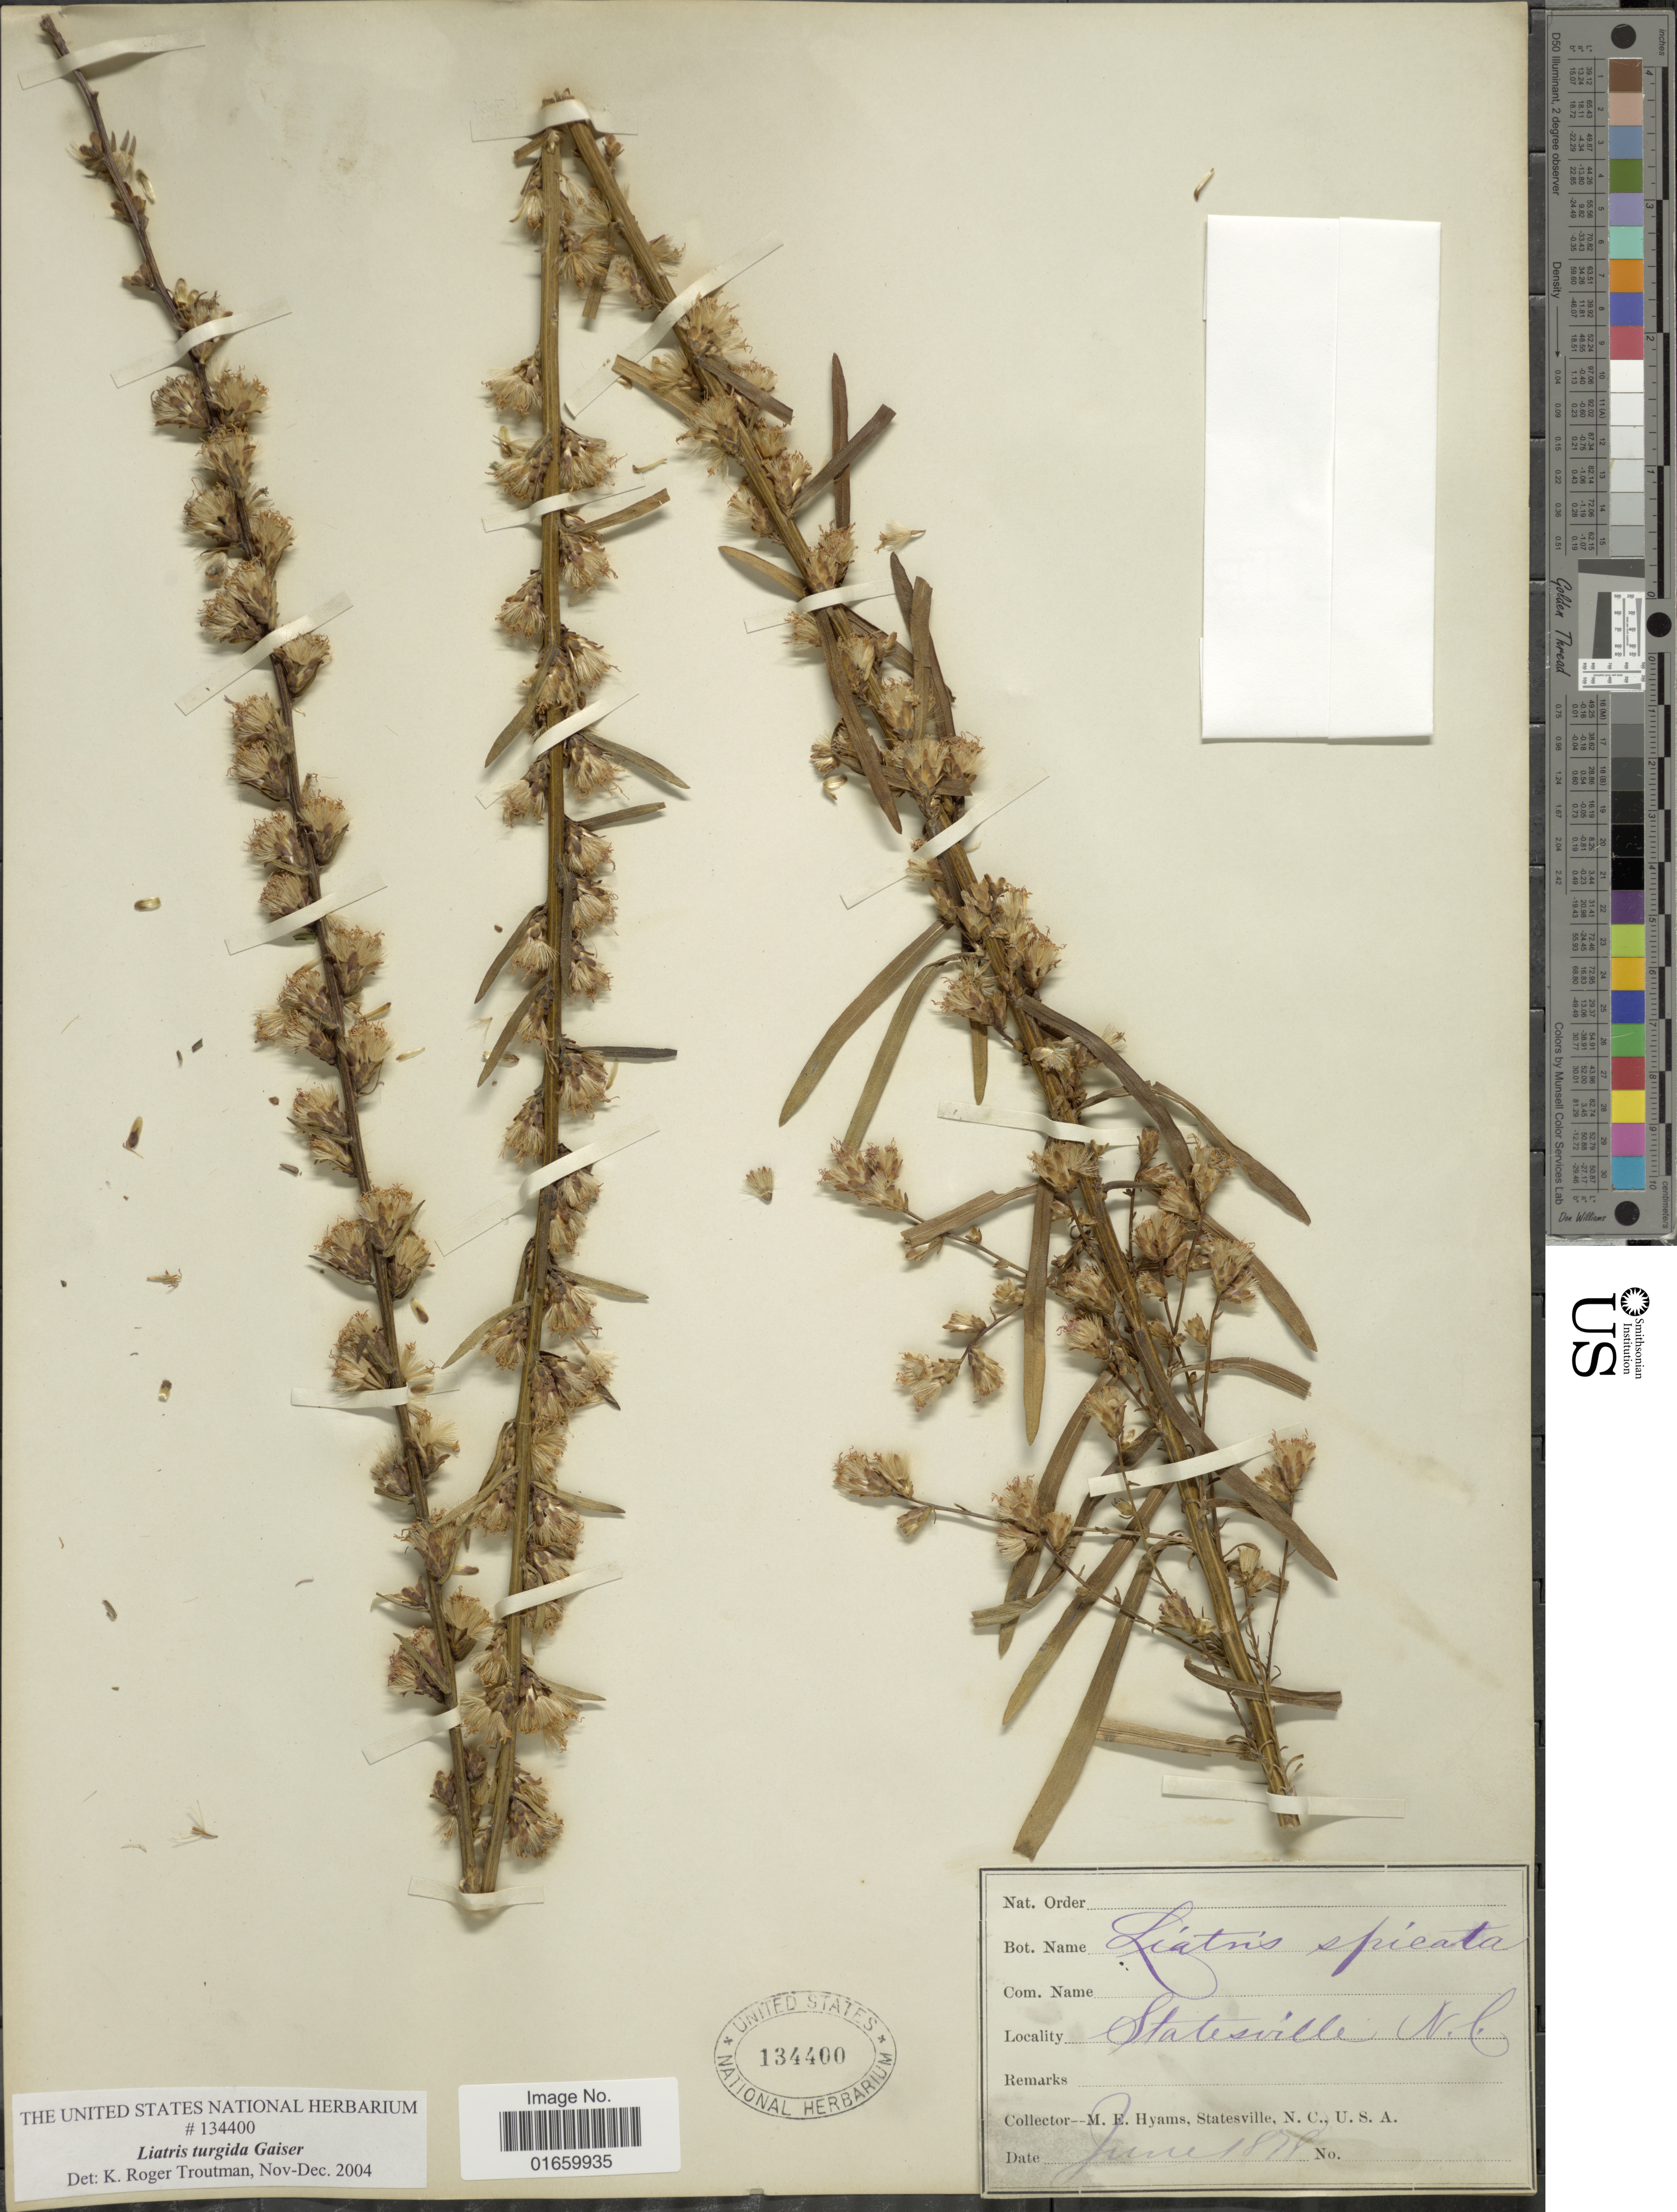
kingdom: Plantae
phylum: Tracheophyta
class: Magnoliopsida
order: Asterales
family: Asteraceae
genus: Liatris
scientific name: Liatris turgida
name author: Gaiser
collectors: M. E. Hyams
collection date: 1878-06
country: United States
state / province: North Carolina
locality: Statesville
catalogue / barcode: US 134400